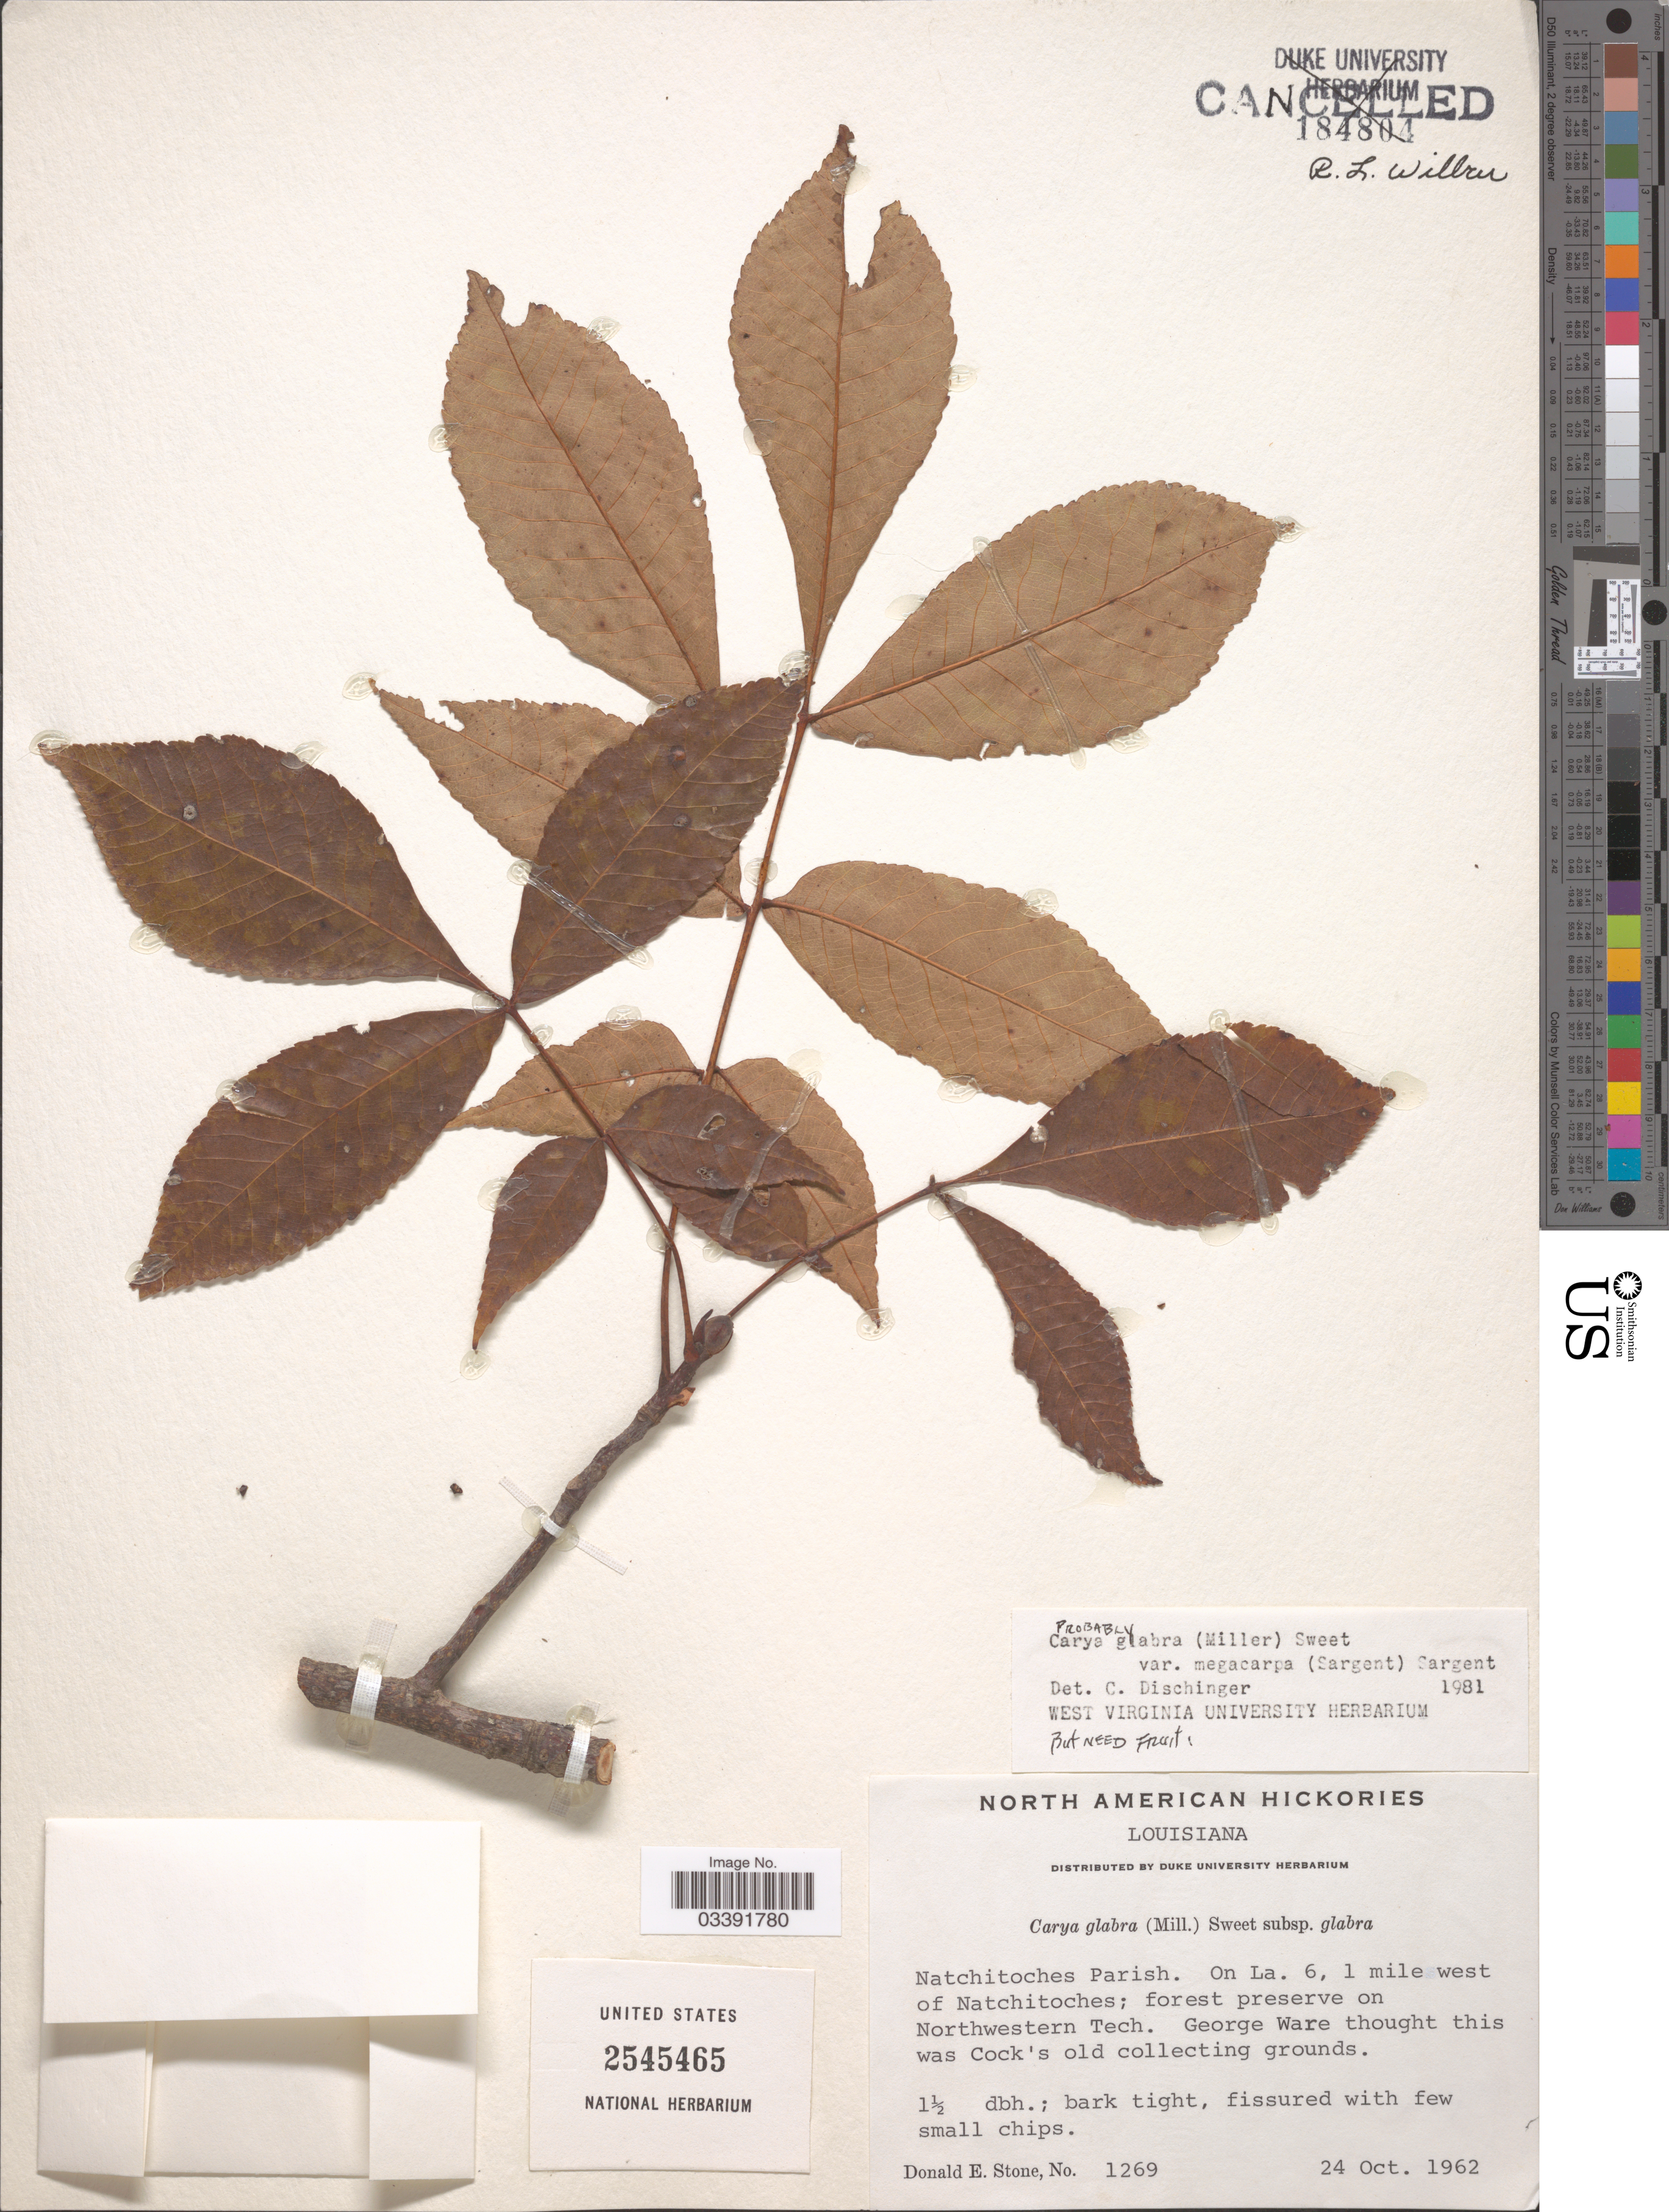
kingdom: Plantae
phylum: Tracheophyta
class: Magnoliopsida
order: Fagales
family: Juglandaceae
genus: Carya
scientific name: Carya glabra var. megacarpa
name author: (Sarg.) Sarg.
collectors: D. Stone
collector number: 1269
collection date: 1962-10-24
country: United States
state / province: Louisiana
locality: Natchitoches Parish. On La. 6, 1 miles west of Natchitoches; forest preserve on Northwestern Tech. George Ware thought this was Cock's old collecting grounds. [unsure placement]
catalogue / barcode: US 2545465